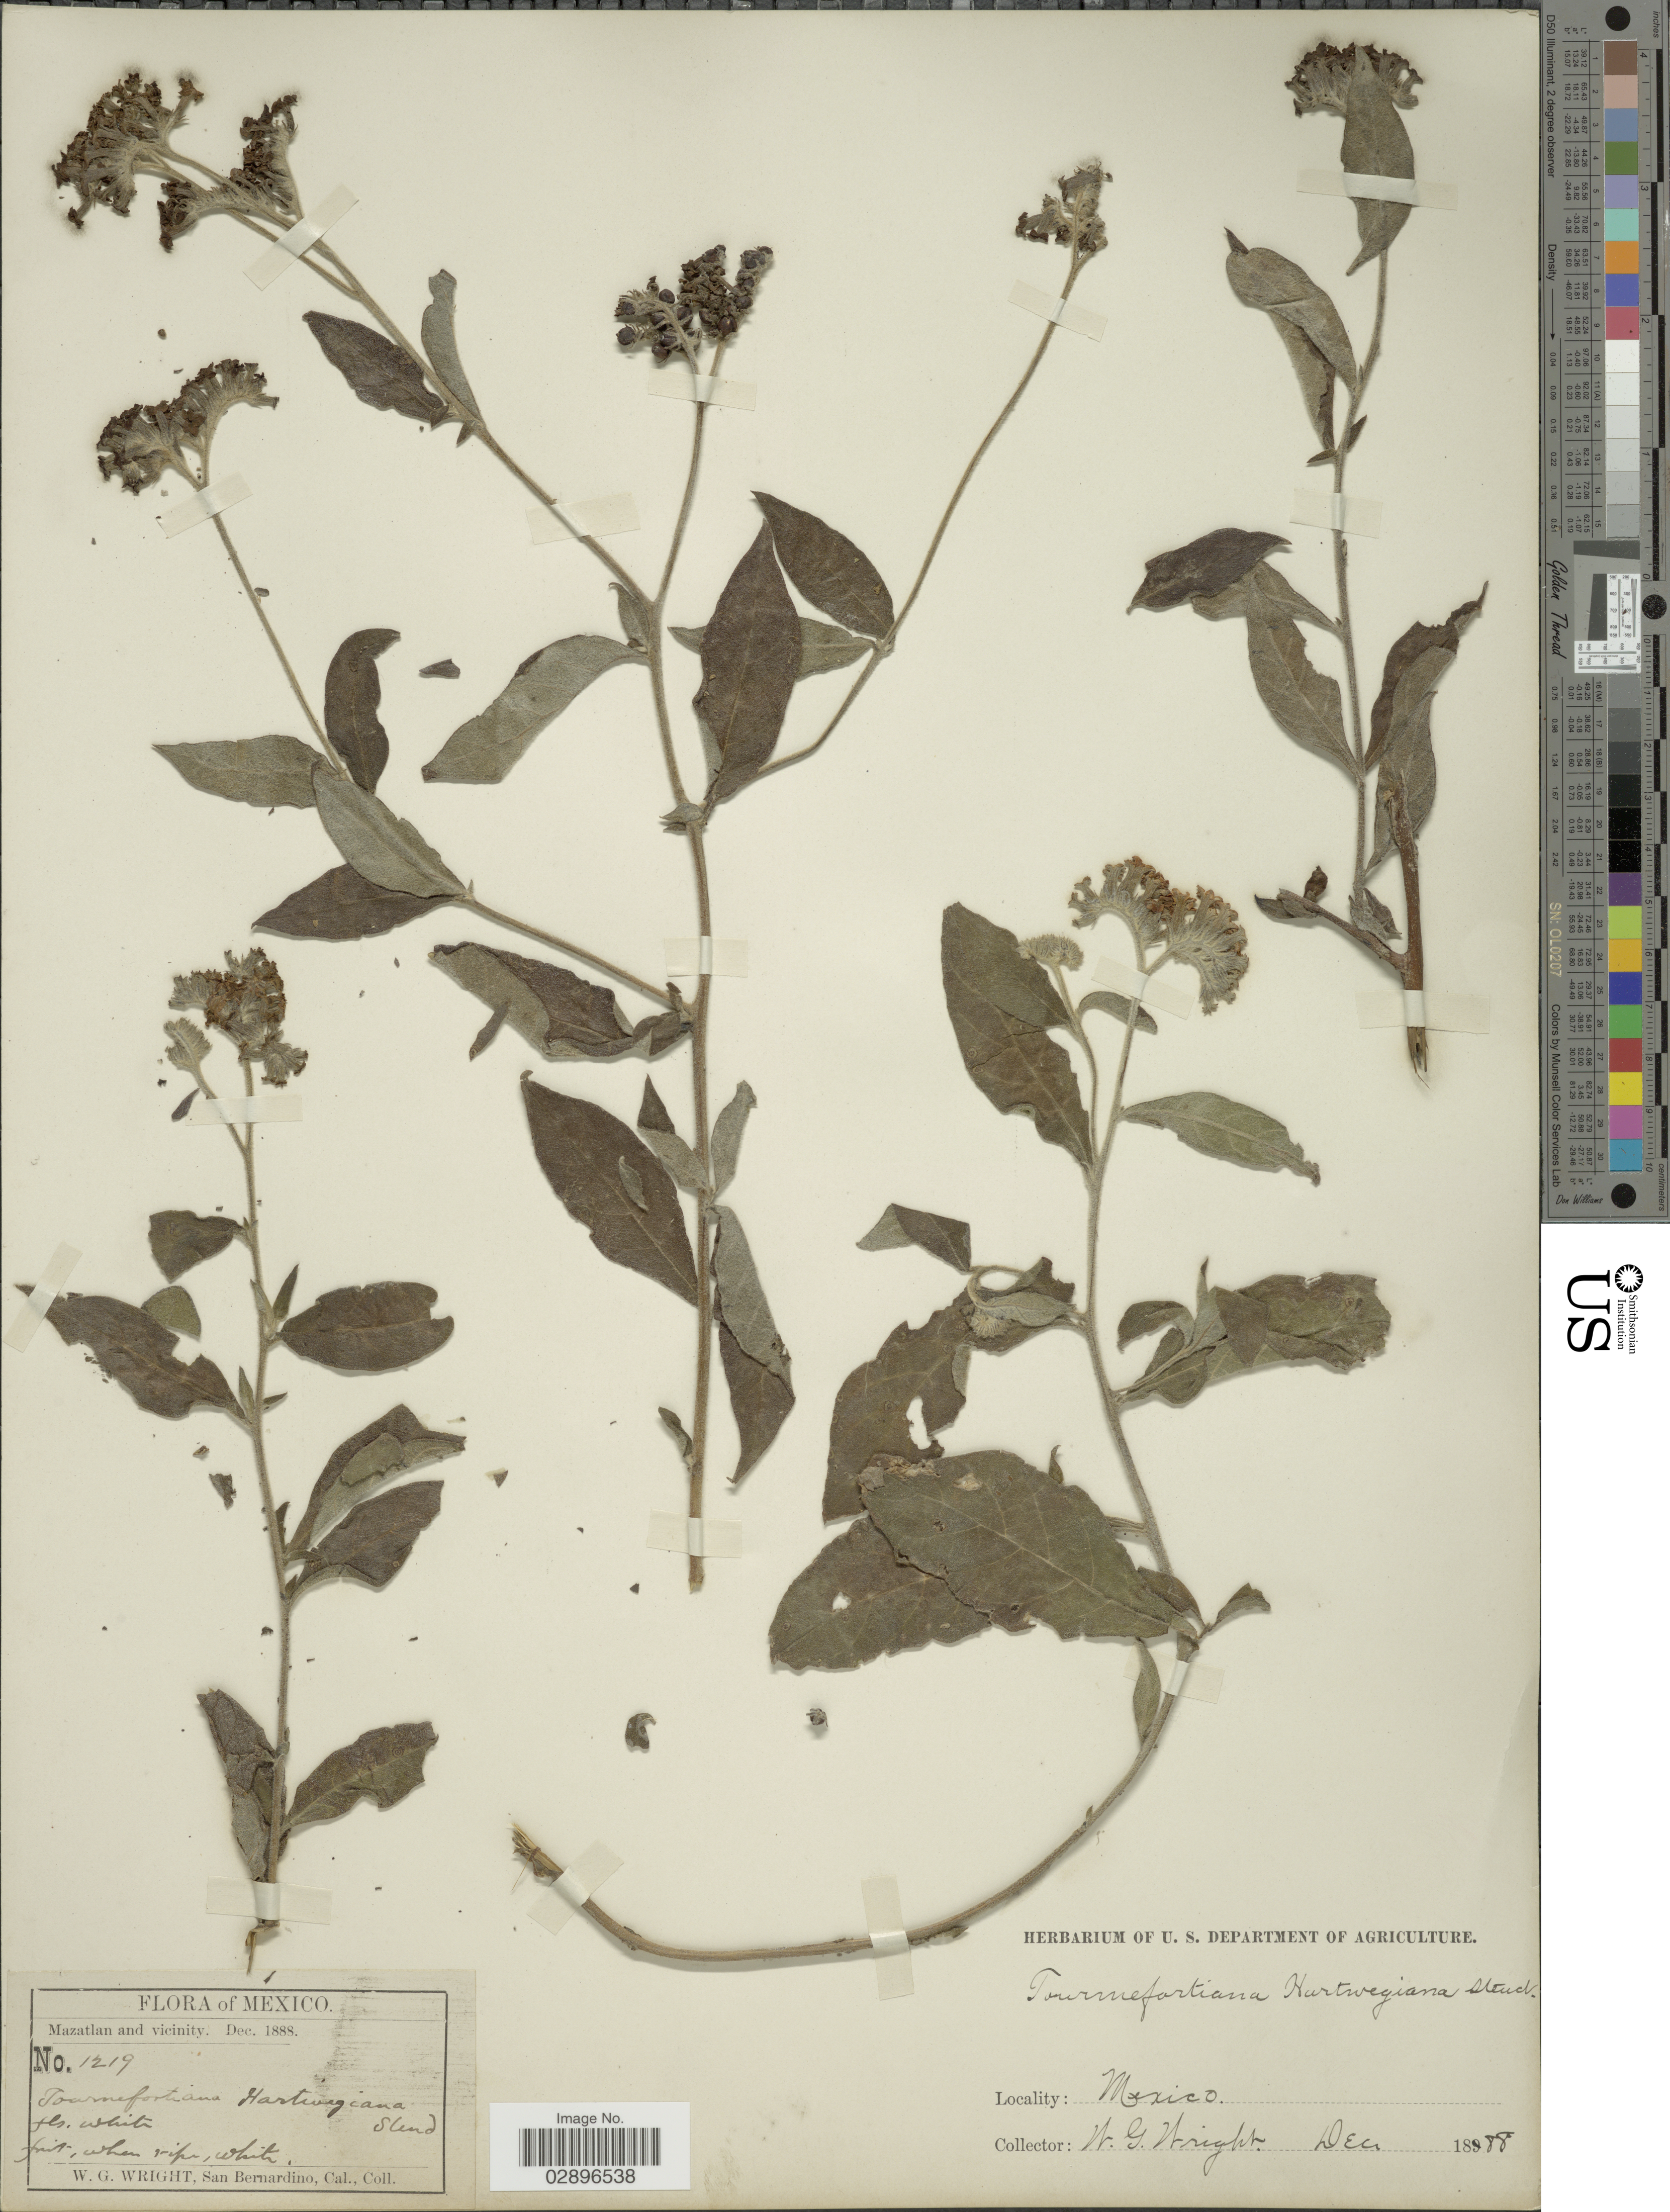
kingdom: Plantae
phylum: Tracheophyta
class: Magnoliopsida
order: Boraginales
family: Heliotropiaceae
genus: Tournefortia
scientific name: Tournefortia hartwegiana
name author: Steud.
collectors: W. G. Wright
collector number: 1219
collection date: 1888-12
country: Mexico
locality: Mazatlan and vicinity.